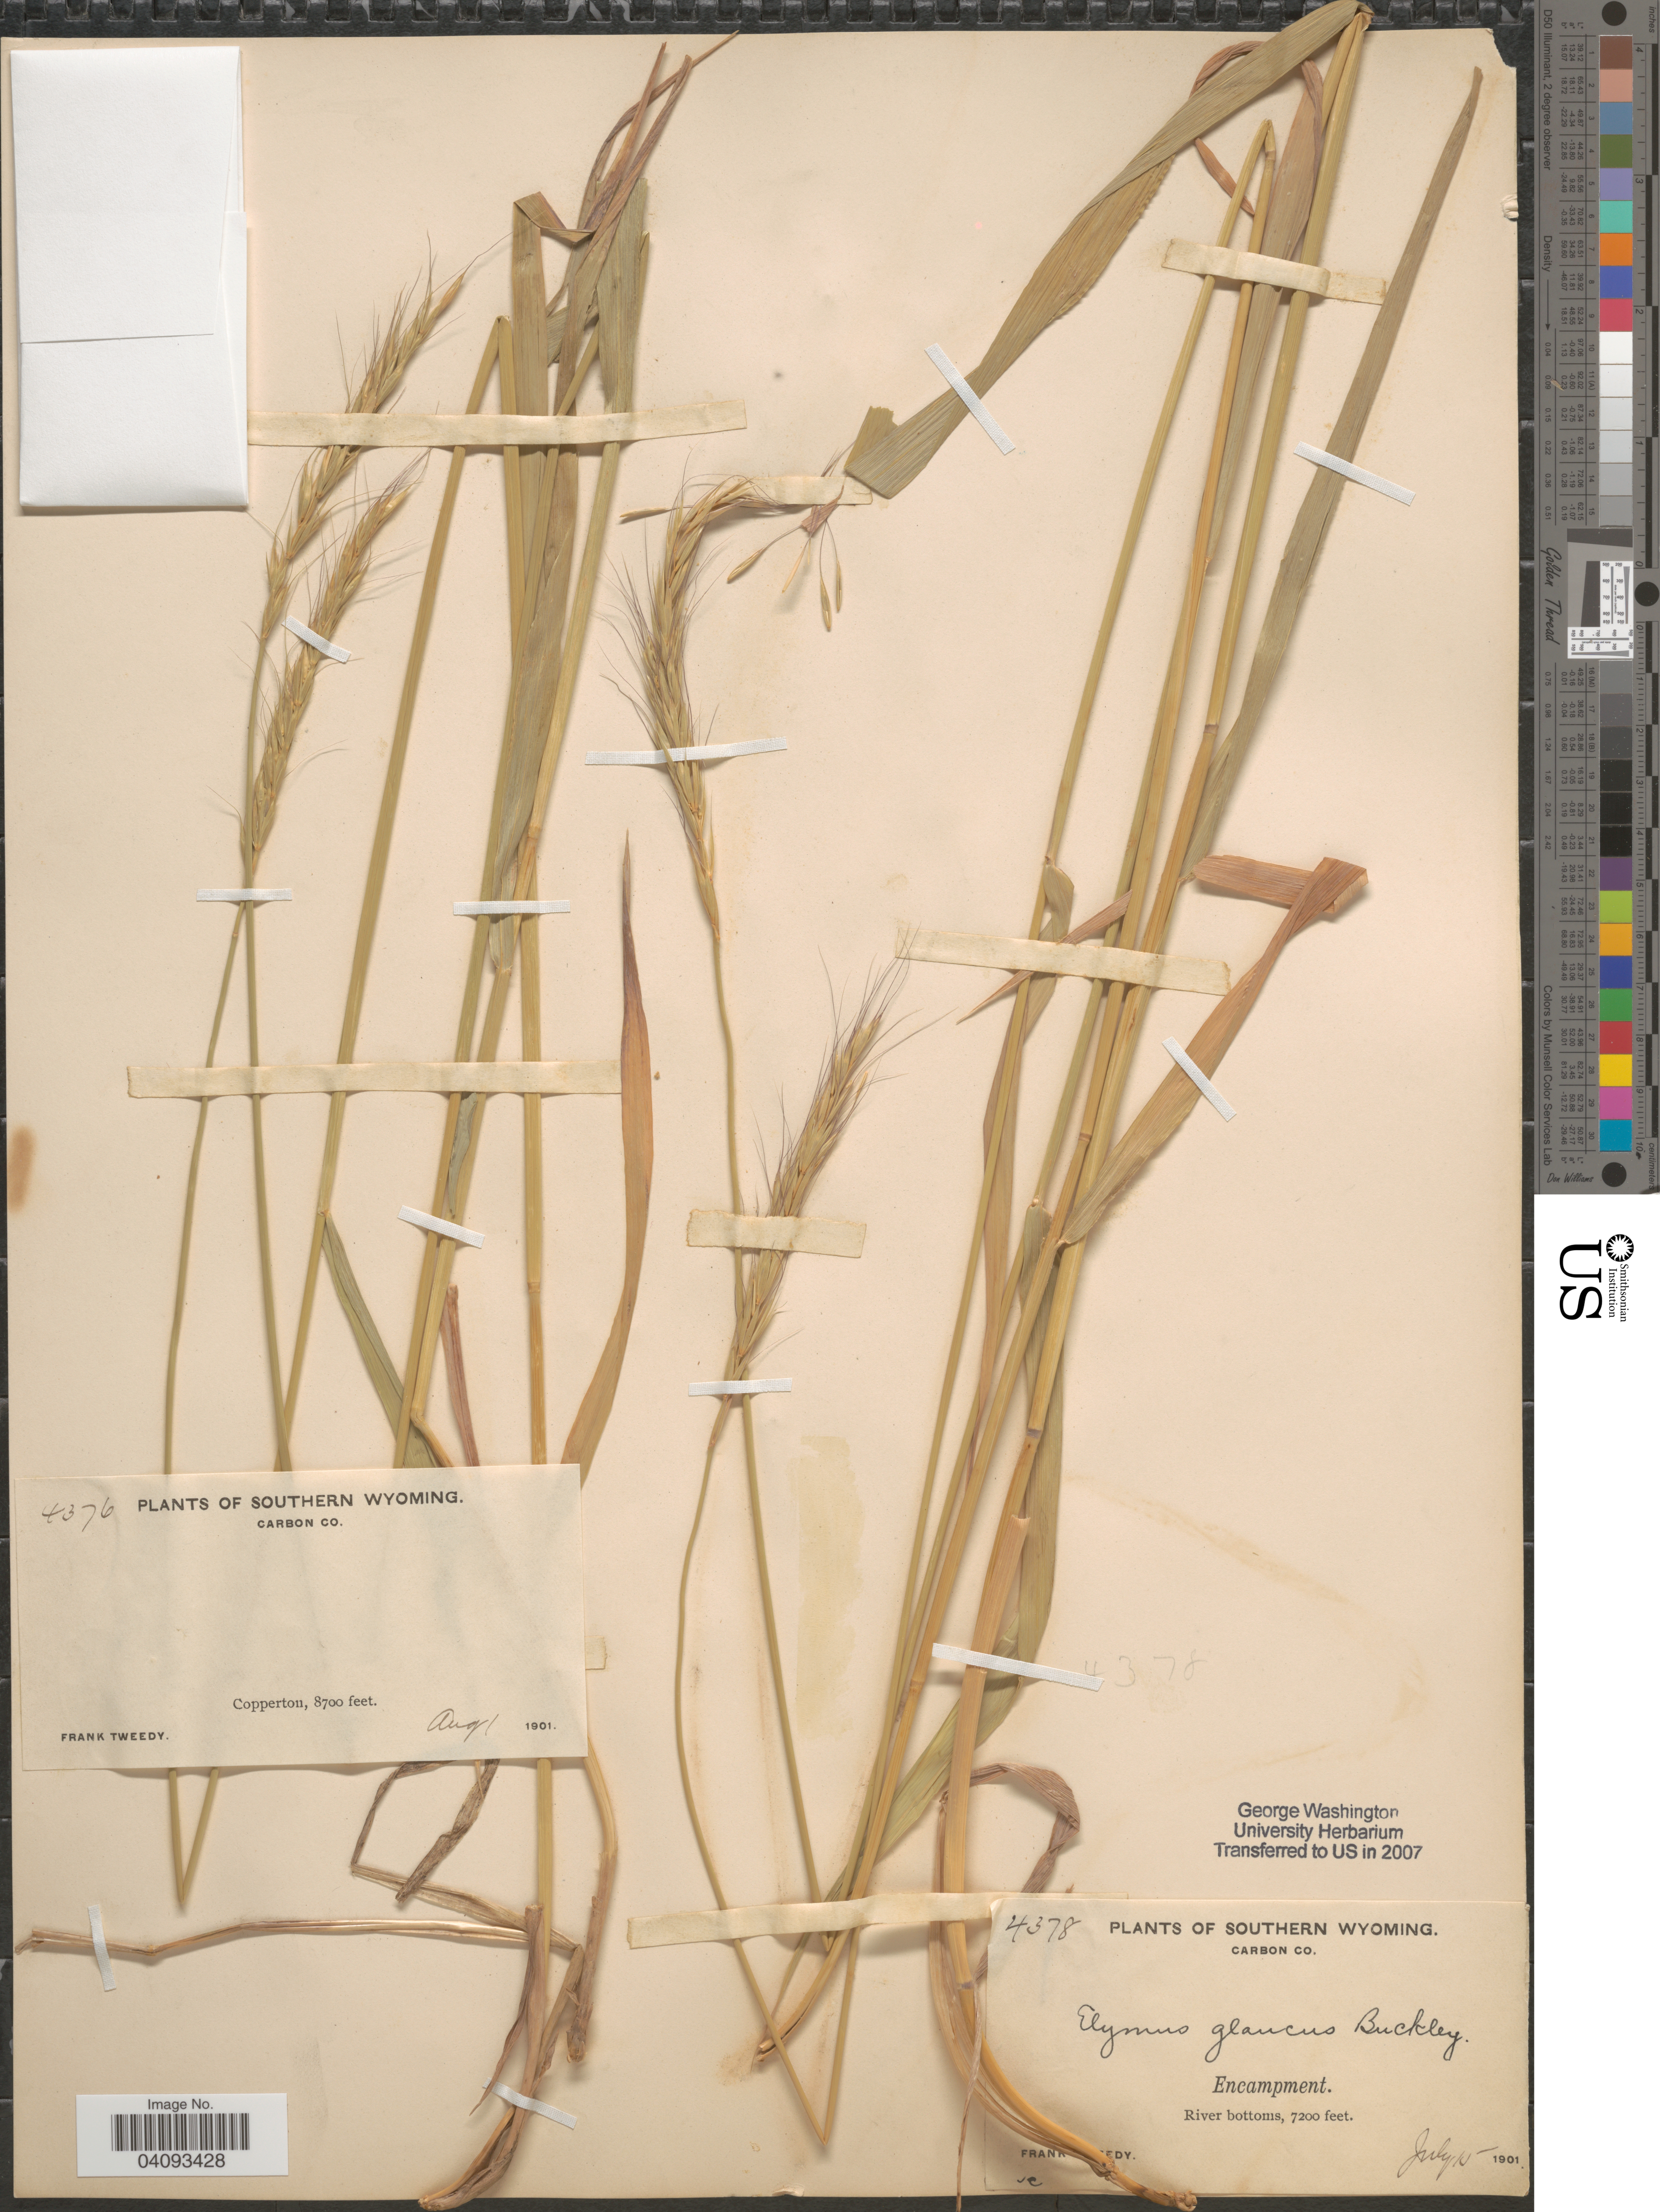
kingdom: Plantae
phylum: Tracheophyta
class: Liliopsida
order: Poales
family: Poaceae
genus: Elymus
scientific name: Elymus glaucus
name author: Buckley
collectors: Copperton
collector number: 4376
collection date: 1901-08-01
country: United States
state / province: Wyoming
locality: Southern Wyoming. Carbon Co. Coppertou.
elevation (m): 2652